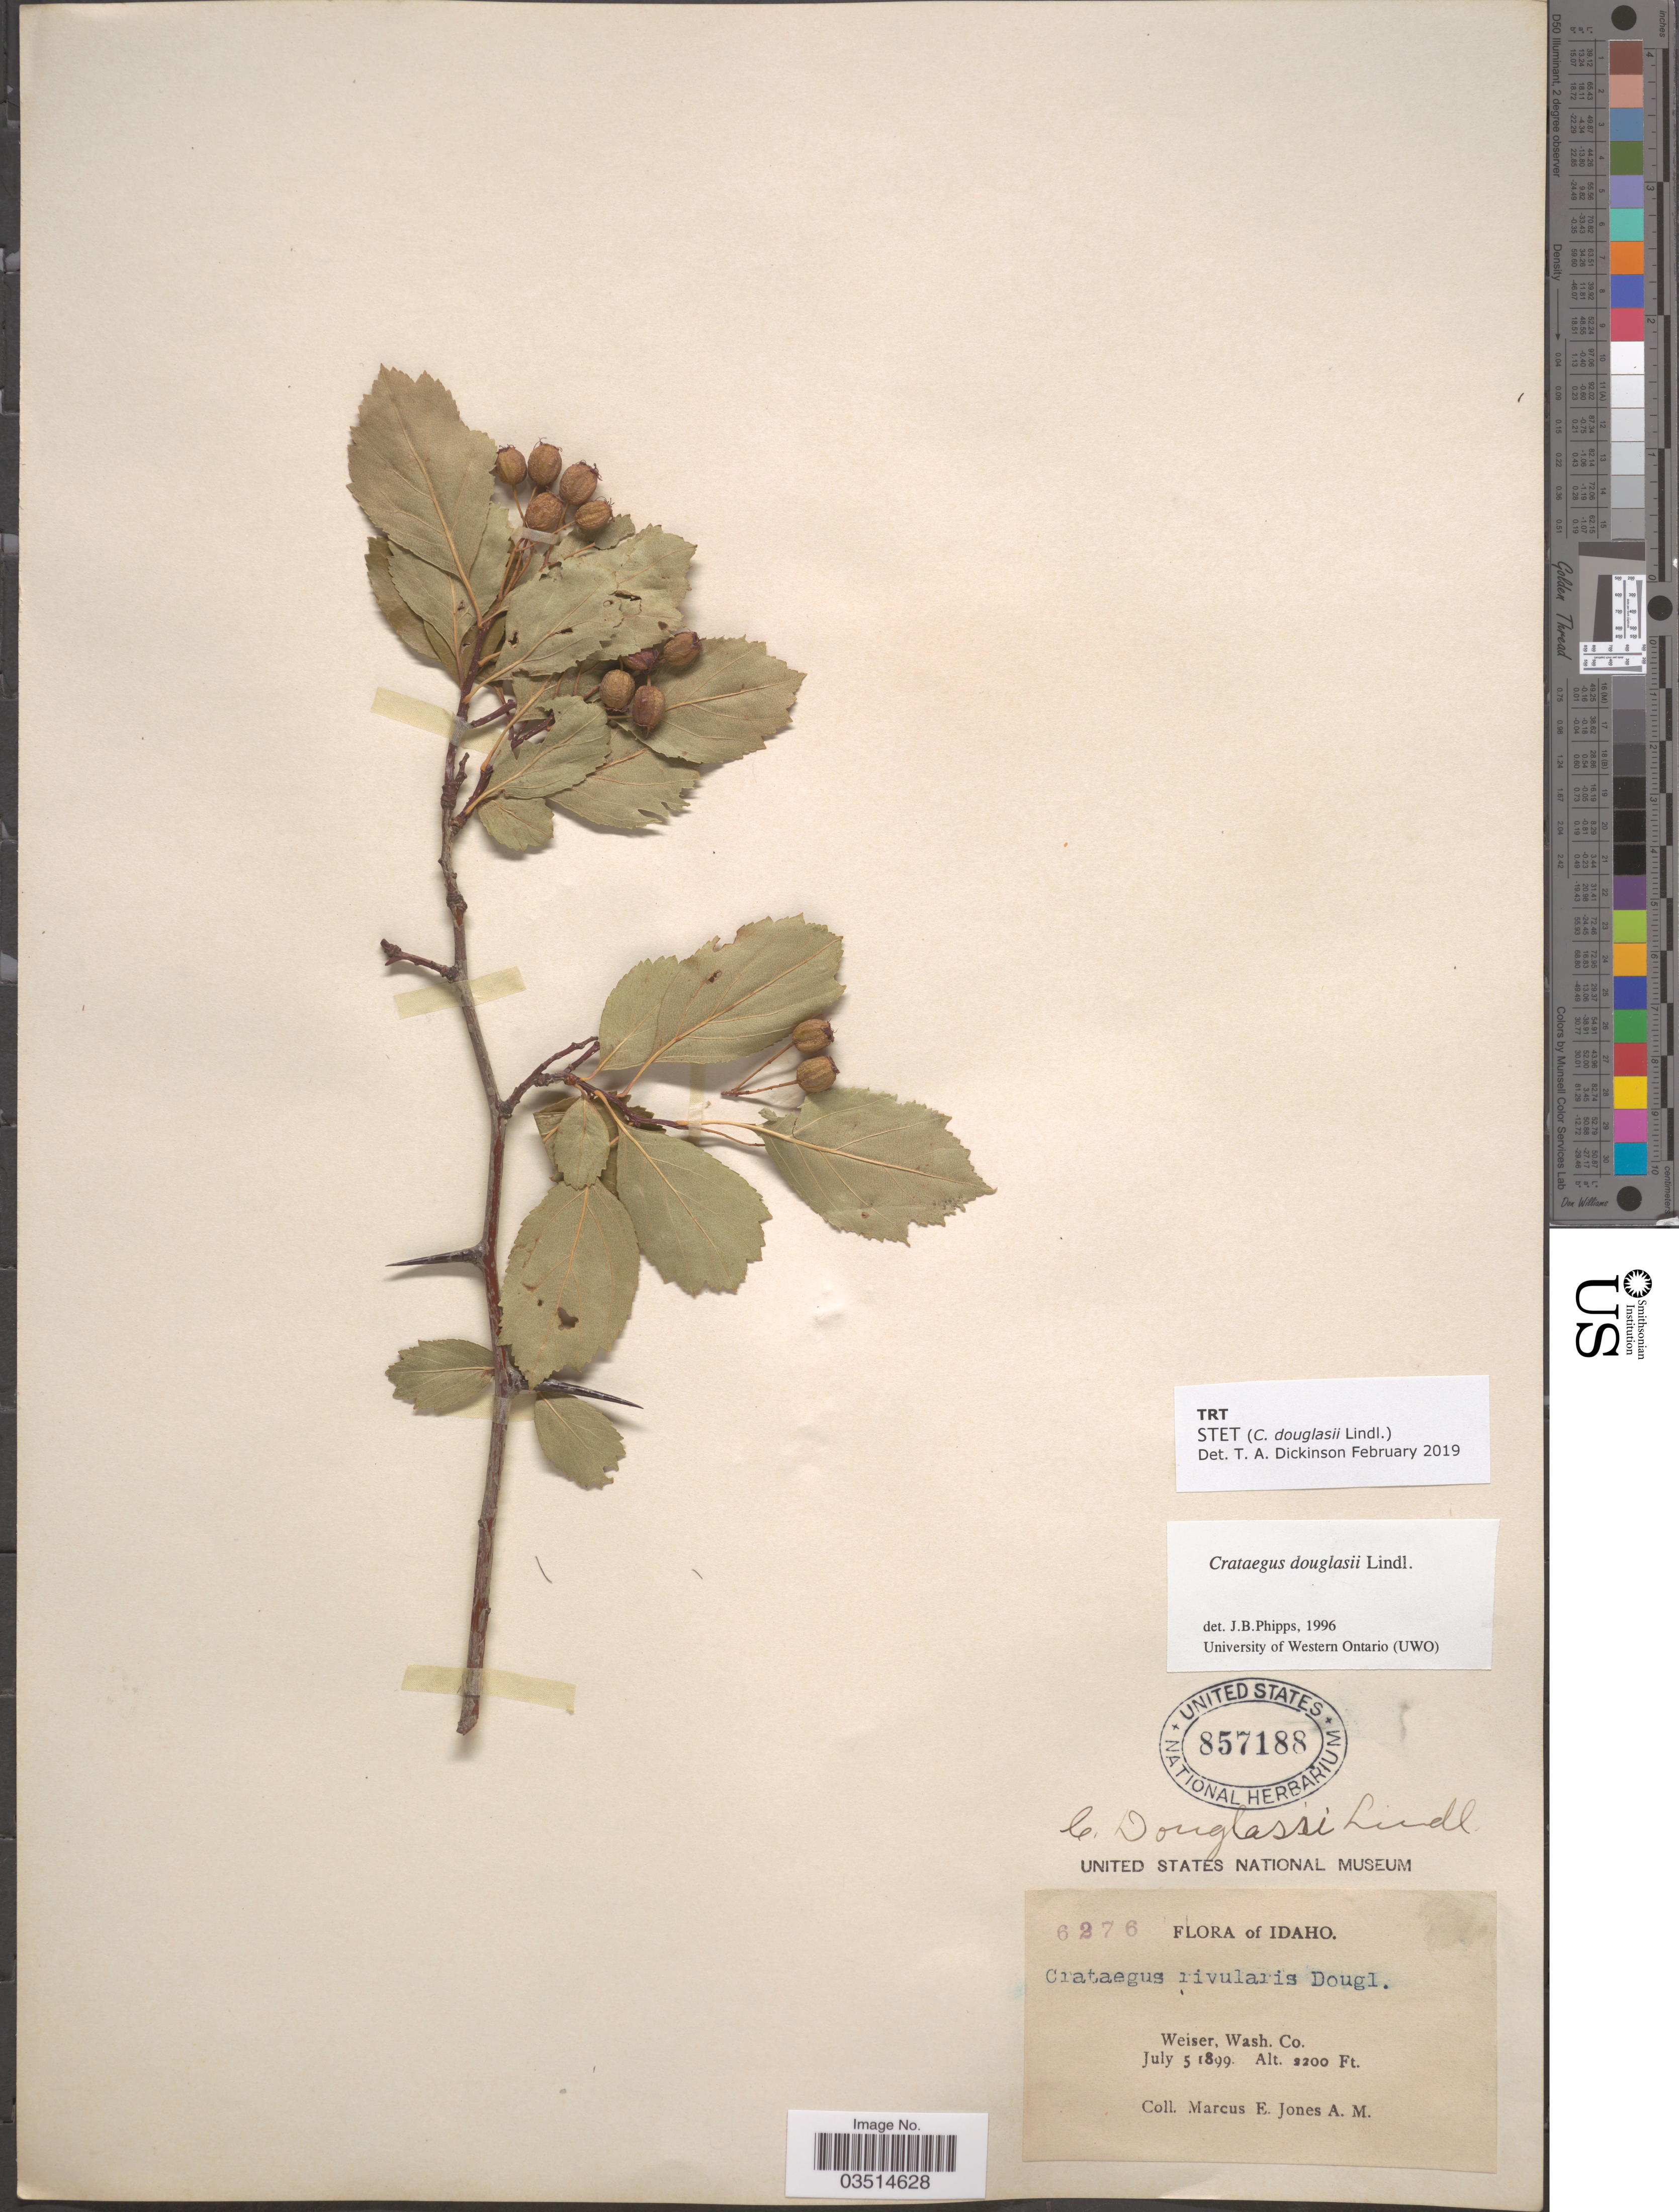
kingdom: Plantae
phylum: Tracheophyta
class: Magnoliopsida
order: Rosales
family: Rosaceae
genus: Crataegus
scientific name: Crataegus douglasii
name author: Lindl.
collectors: M. E. Jones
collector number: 6276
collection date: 1899-07-05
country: United States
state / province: Idaho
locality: Weiser, Wash. Co.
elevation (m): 671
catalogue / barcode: US 857188